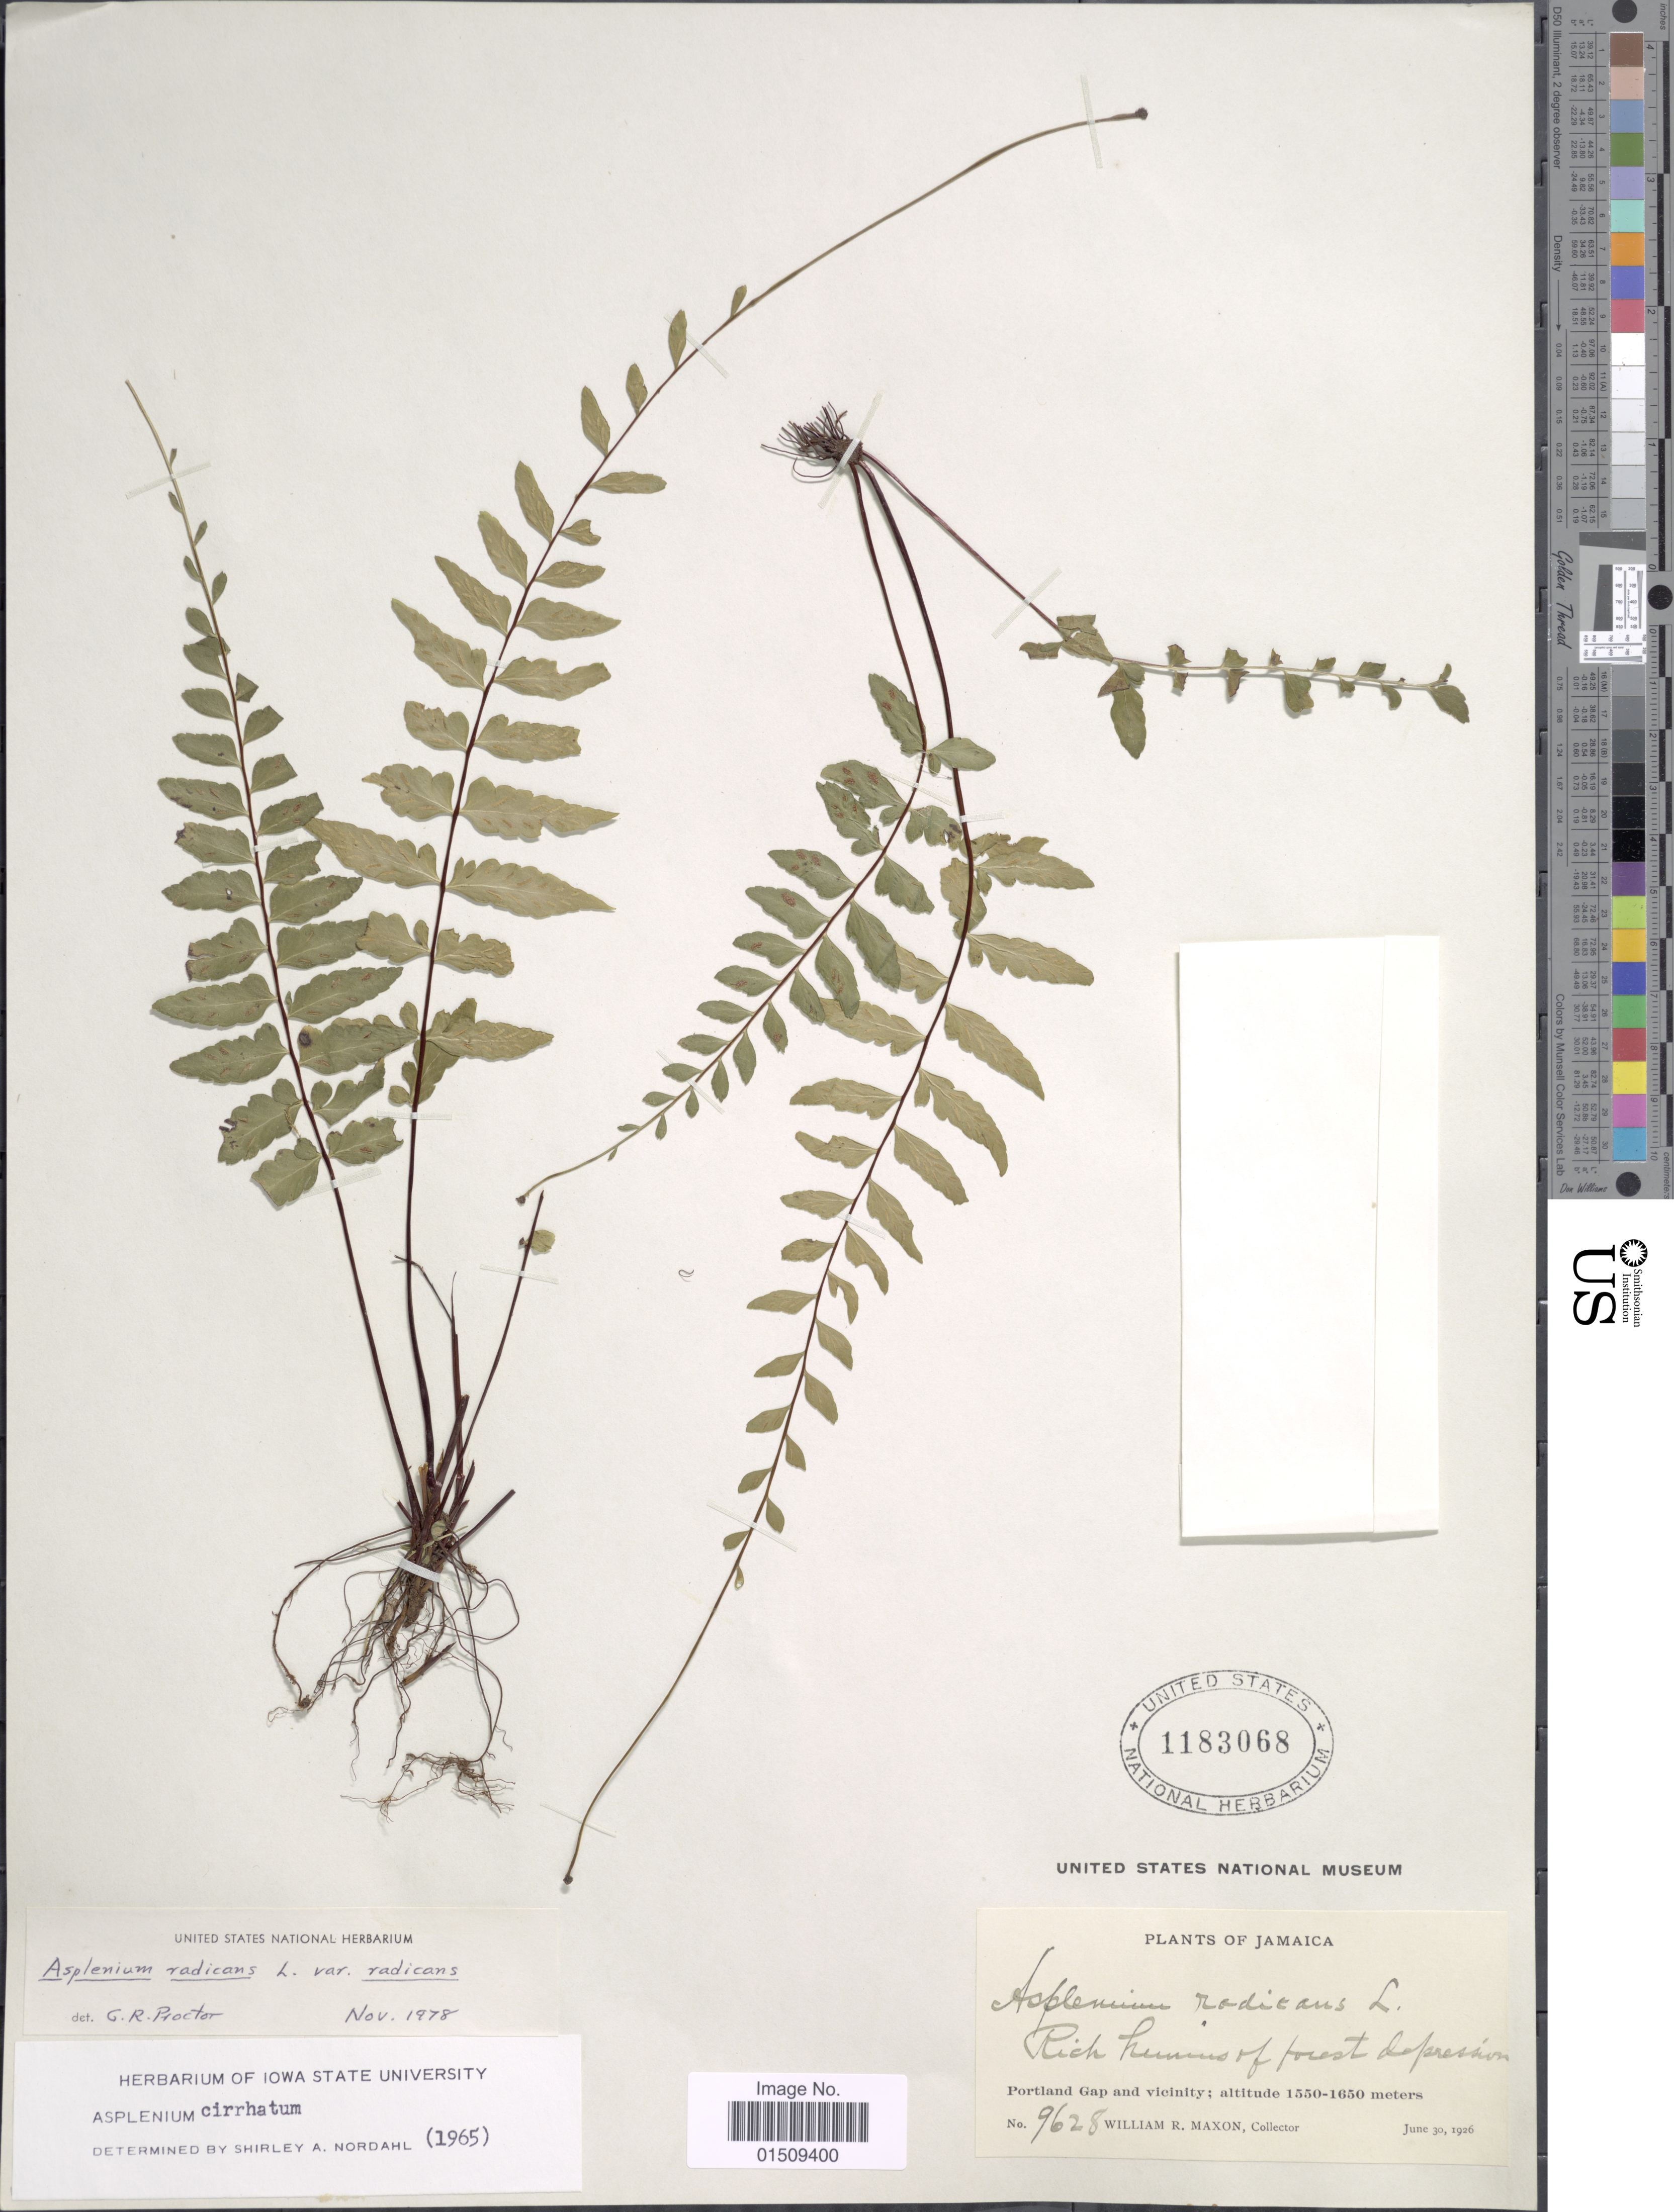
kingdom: Plantae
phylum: Tracheophyta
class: Polypodiopsida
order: Polypodiales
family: Aspleniaceae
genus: Asplenium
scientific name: Asplenium radicans var. radicans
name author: L.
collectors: W. R. Maxon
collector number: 9628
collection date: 1926-06-30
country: Jamaica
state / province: Portland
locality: Portland Gab and vicinity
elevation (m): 1550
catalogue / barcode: US 1183068